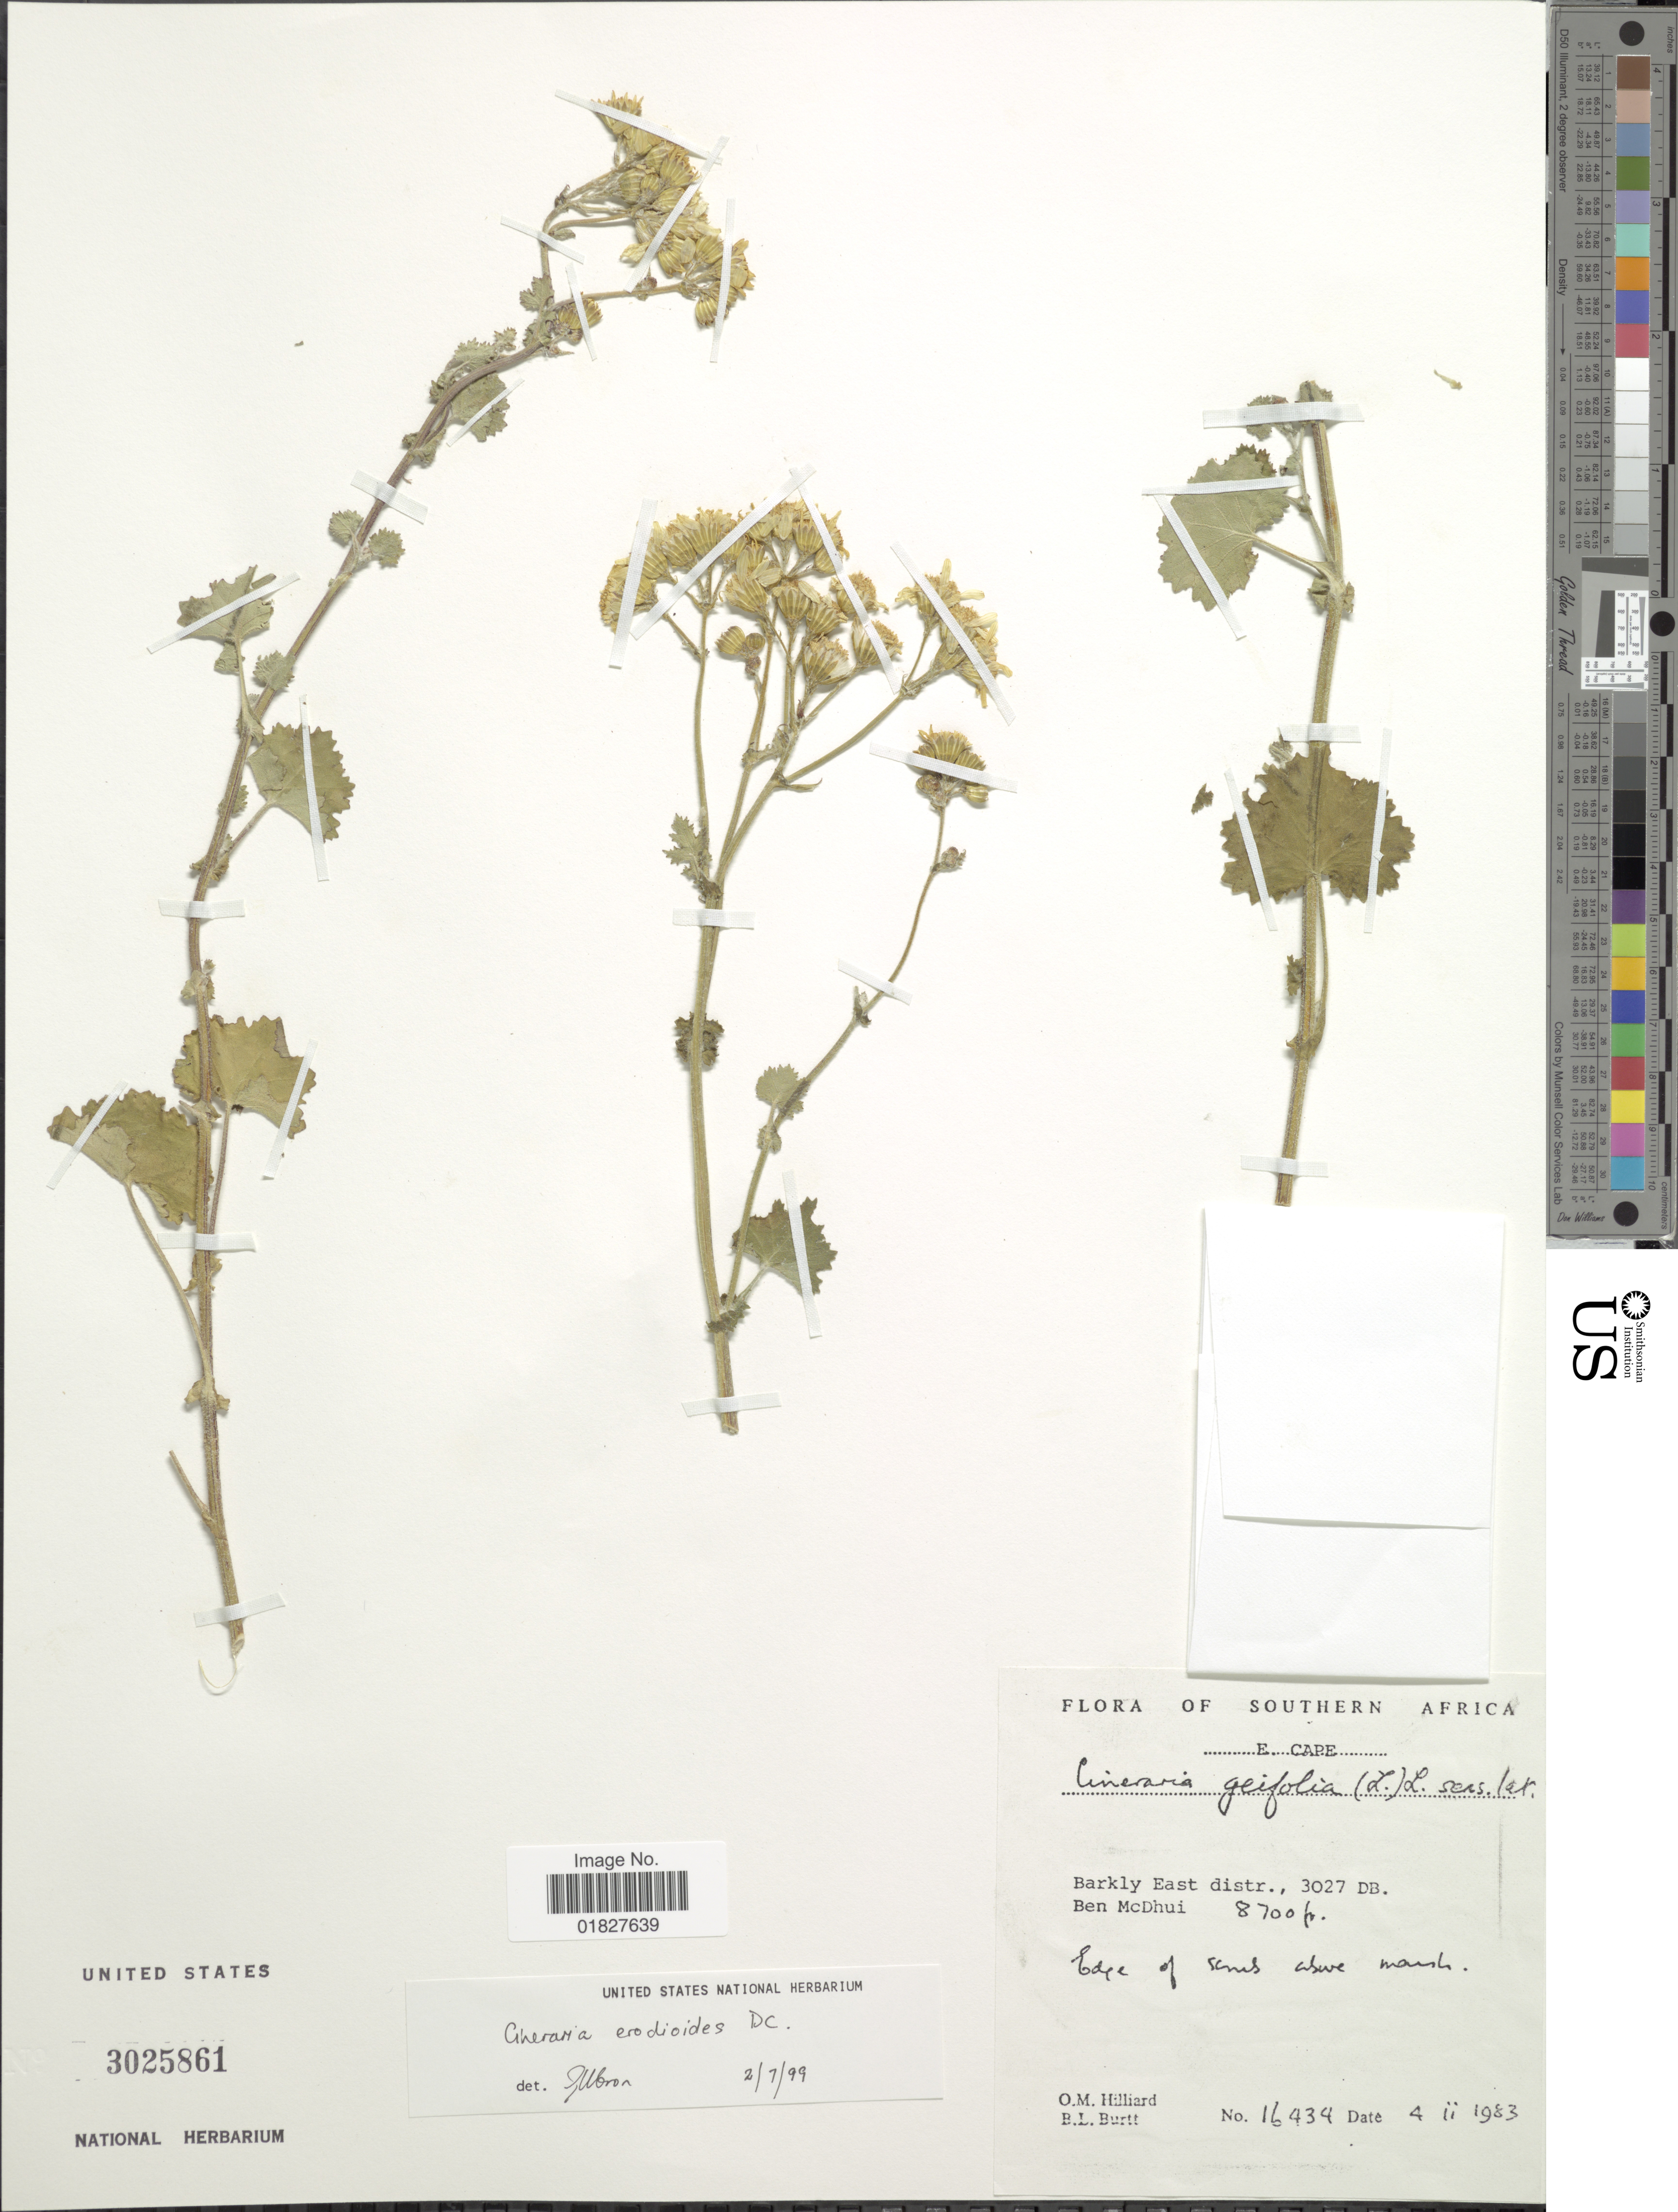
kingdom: Plantae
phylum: Tracheophyta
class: Magnoliopsida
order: Asterales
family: Asteraceae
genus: Cineraria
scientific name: Cineraria erodioides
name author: DC.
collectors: O. M. Hilliard & B. L. Burtt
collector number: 16434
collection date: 1983-02-04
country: South Africa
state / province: Eastern Cape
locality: Southern Africa, E. Cape, Barkly East Distr., 3027 DB. Ben McDhui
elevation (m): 2652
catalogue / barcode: US 3025861